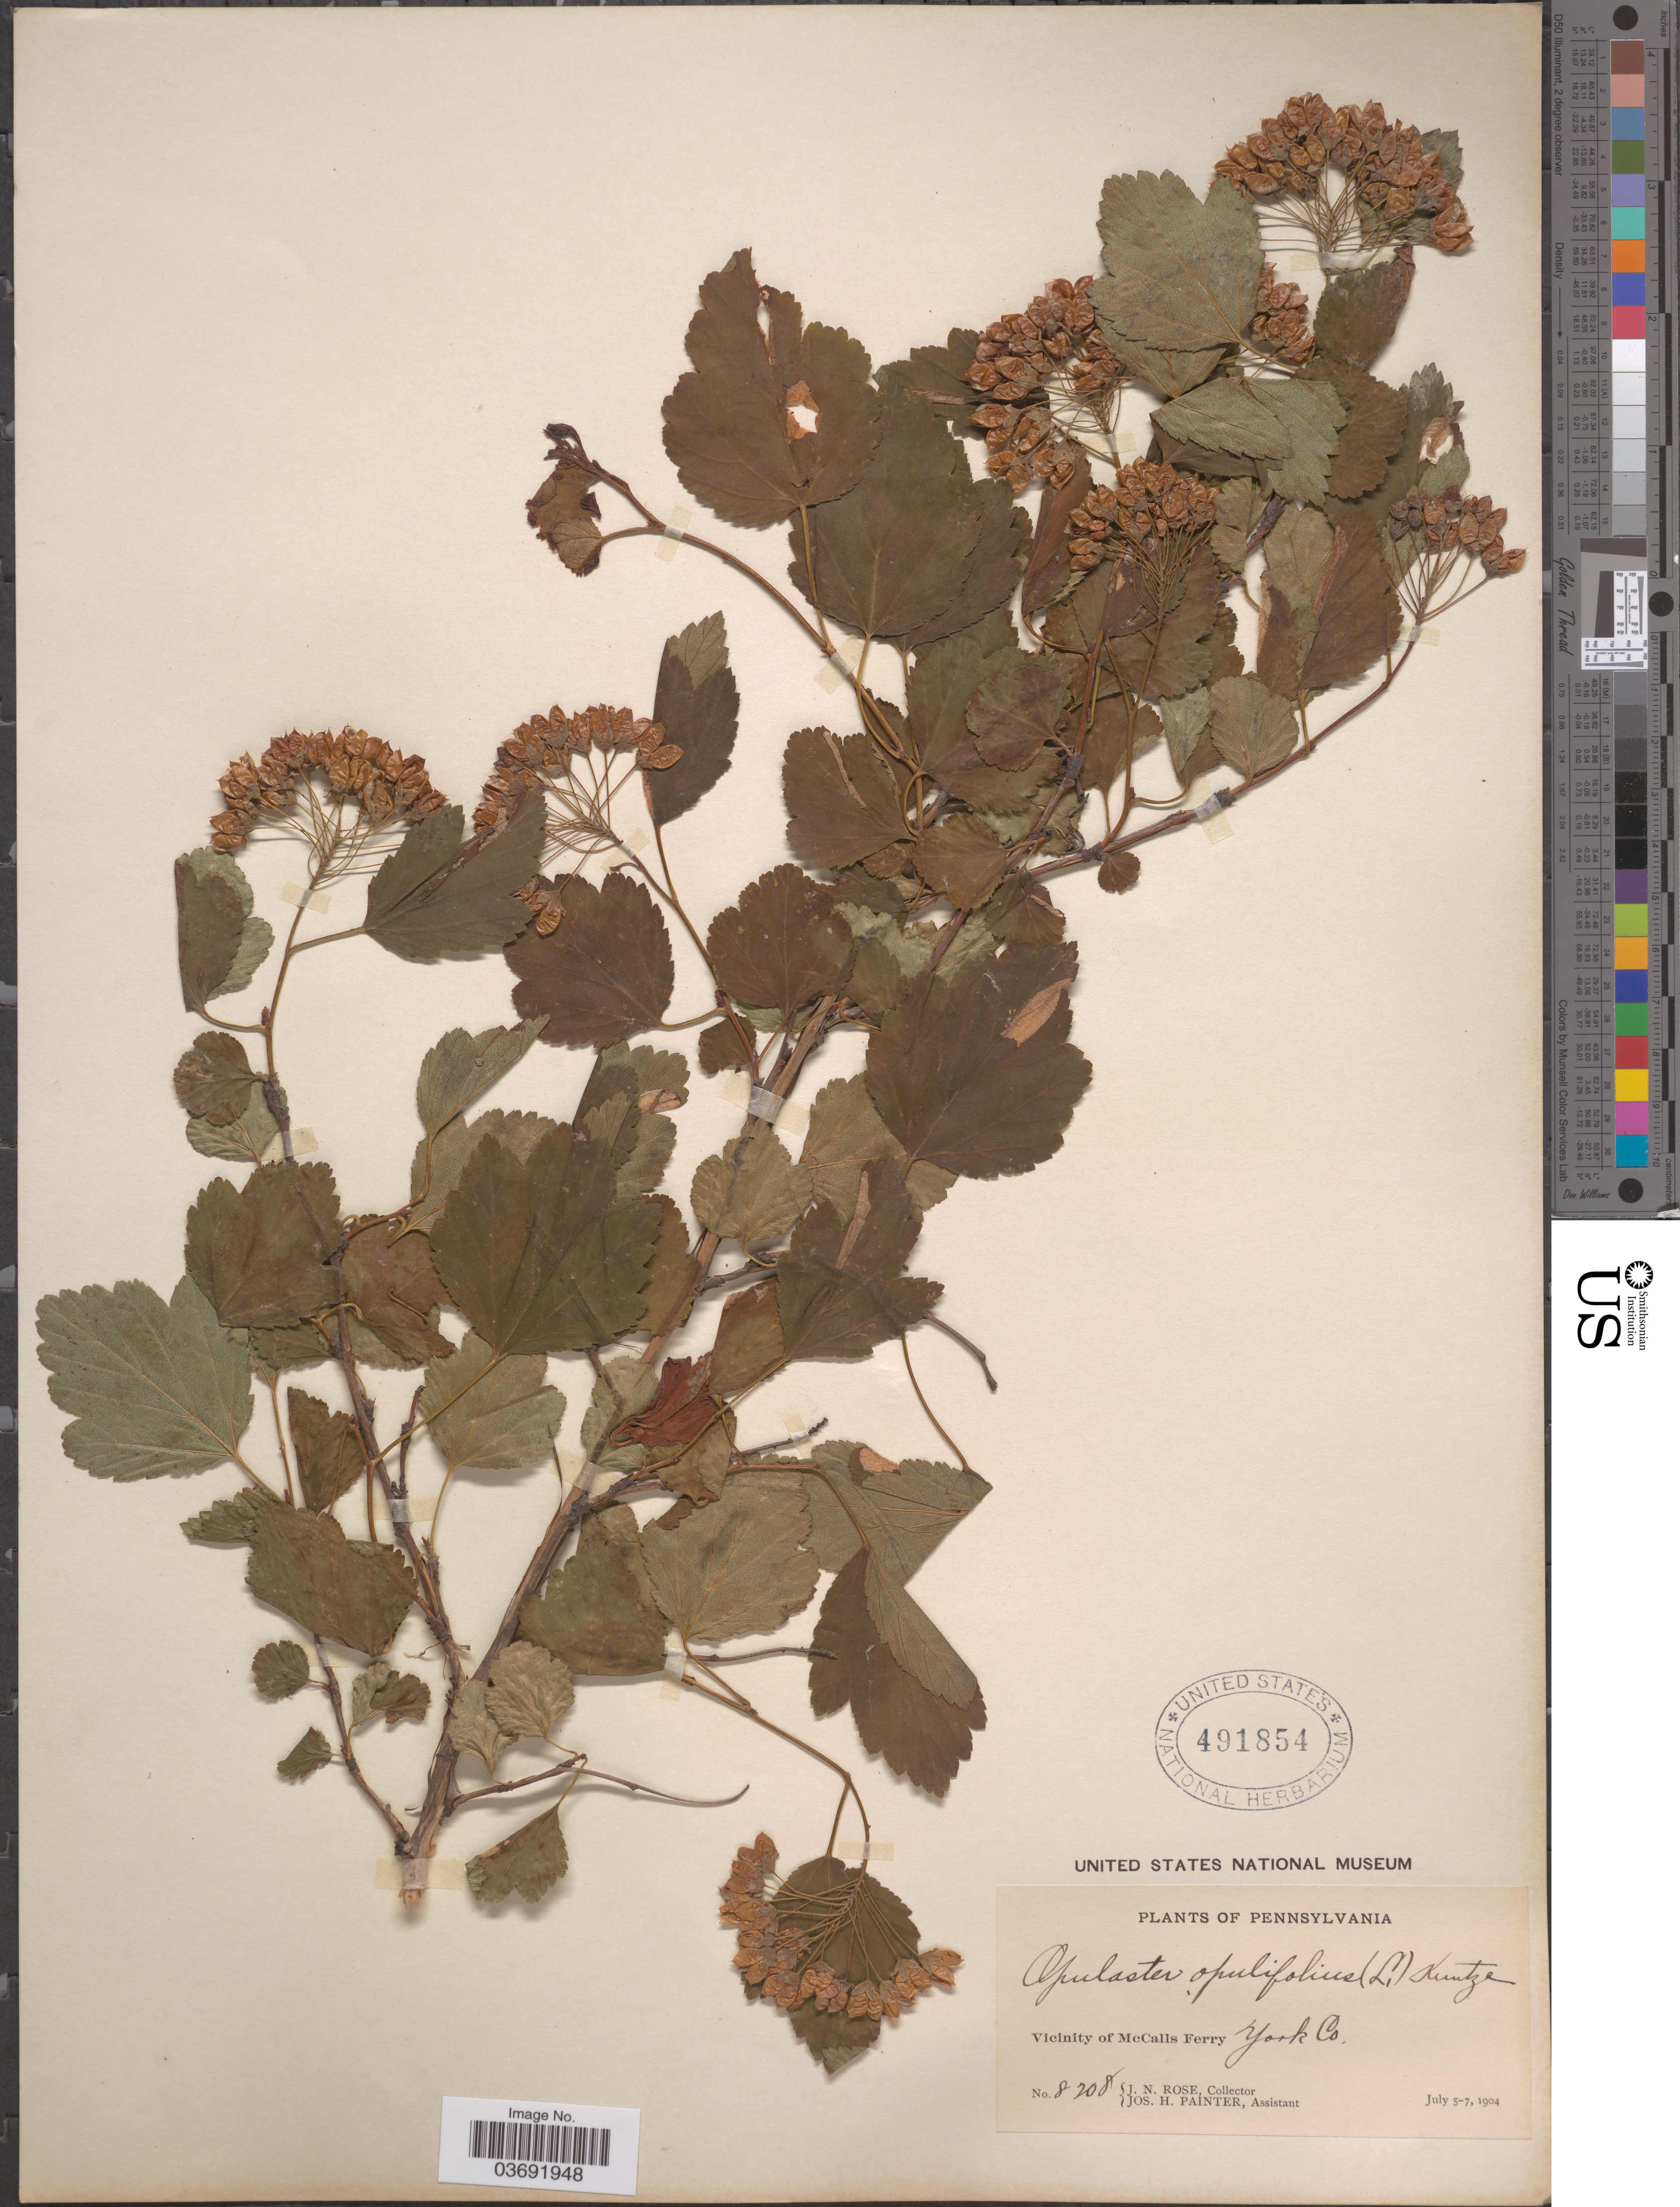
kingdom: Plantae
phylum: Tracheophyta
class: Magnoliopsida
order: Rosales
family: Rosaceae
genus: Physocarpus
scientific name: Physocarpus opulifolius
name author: (L.) Maxim.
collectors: J. N. Rose & J. H. Painter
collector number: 8208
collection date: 1904-07-05/1904-07-07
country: United States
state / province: Pennsylvania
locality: Vicinity of McCalls Ferry York Co.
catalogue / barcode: US 491854